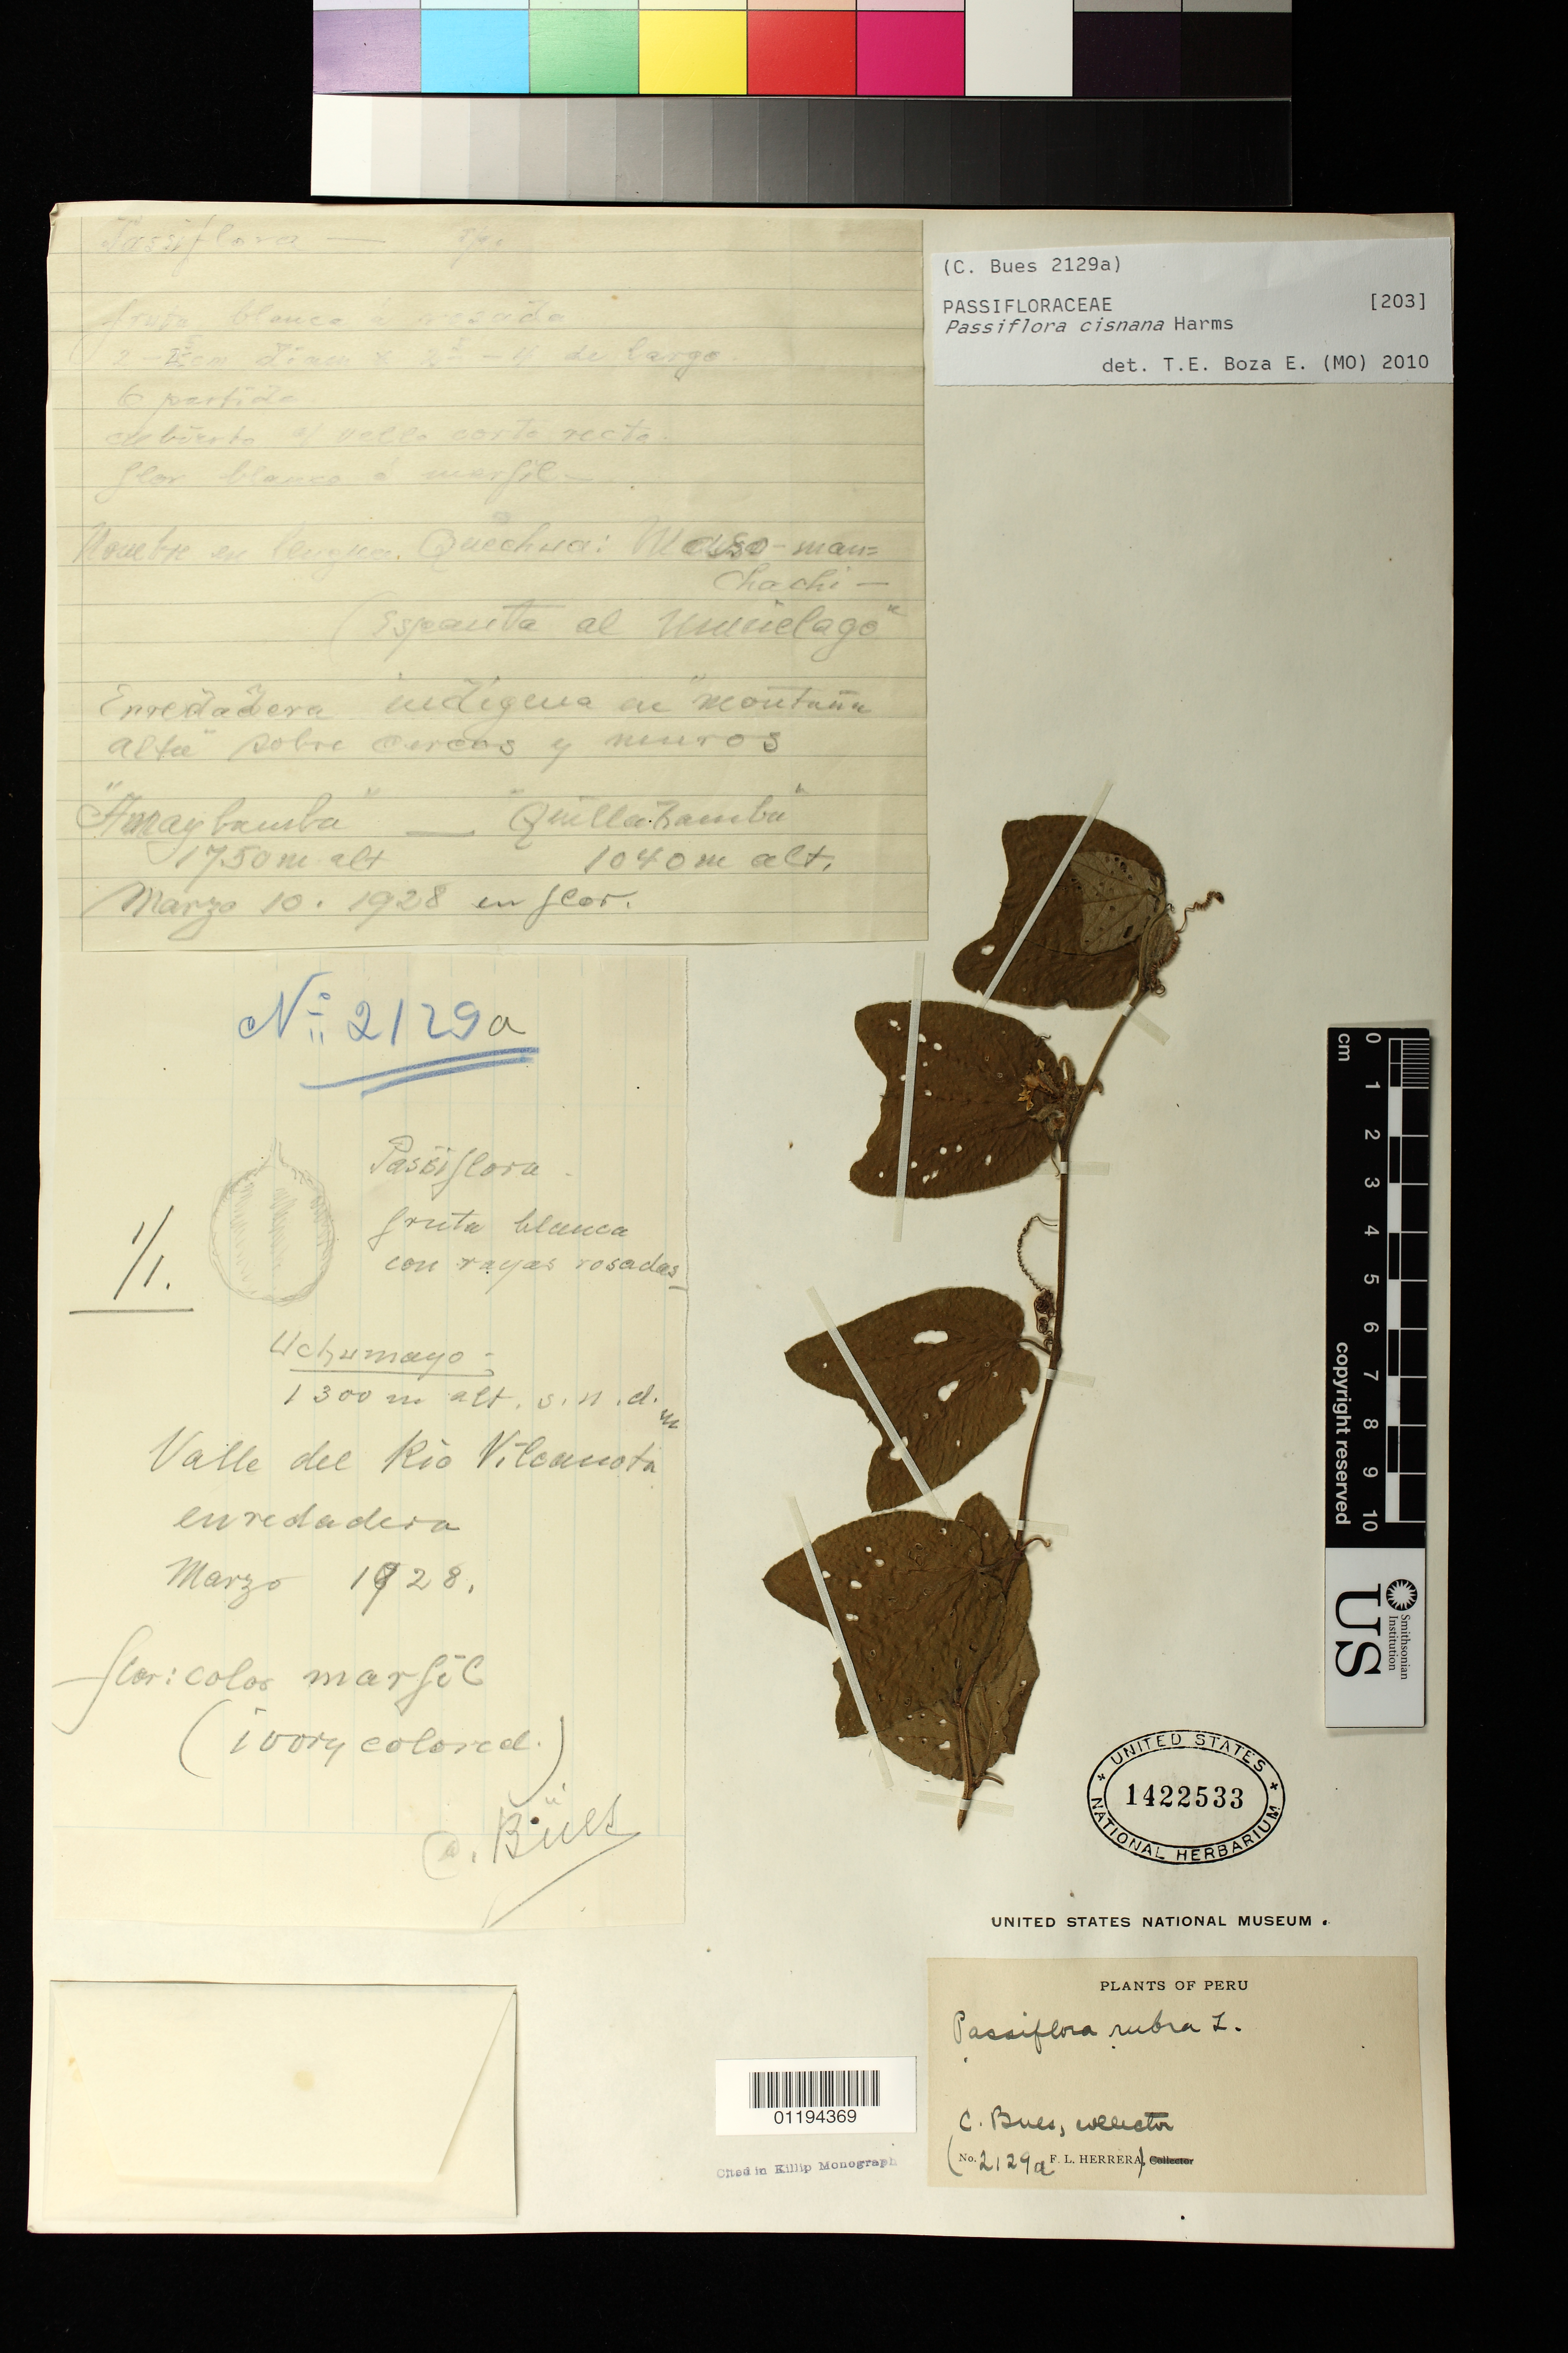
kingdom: Plantae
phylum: Tracheophyta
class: Magnoliopsida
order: Malpighiales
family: Passifloraceae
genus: Passiflora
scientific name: Passiflora cisnana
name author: Harms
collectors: C. Bues & F. L. Herrera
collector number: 2129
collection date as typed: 03 Oct 1928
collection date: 1928-10-03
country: Peru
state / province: Cusco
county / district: La Convención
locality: Uchumayo-Valle del Rio Vilcanota, Provincia de La Convencion Santa Ana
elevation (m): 1300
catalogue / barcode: US 1422533